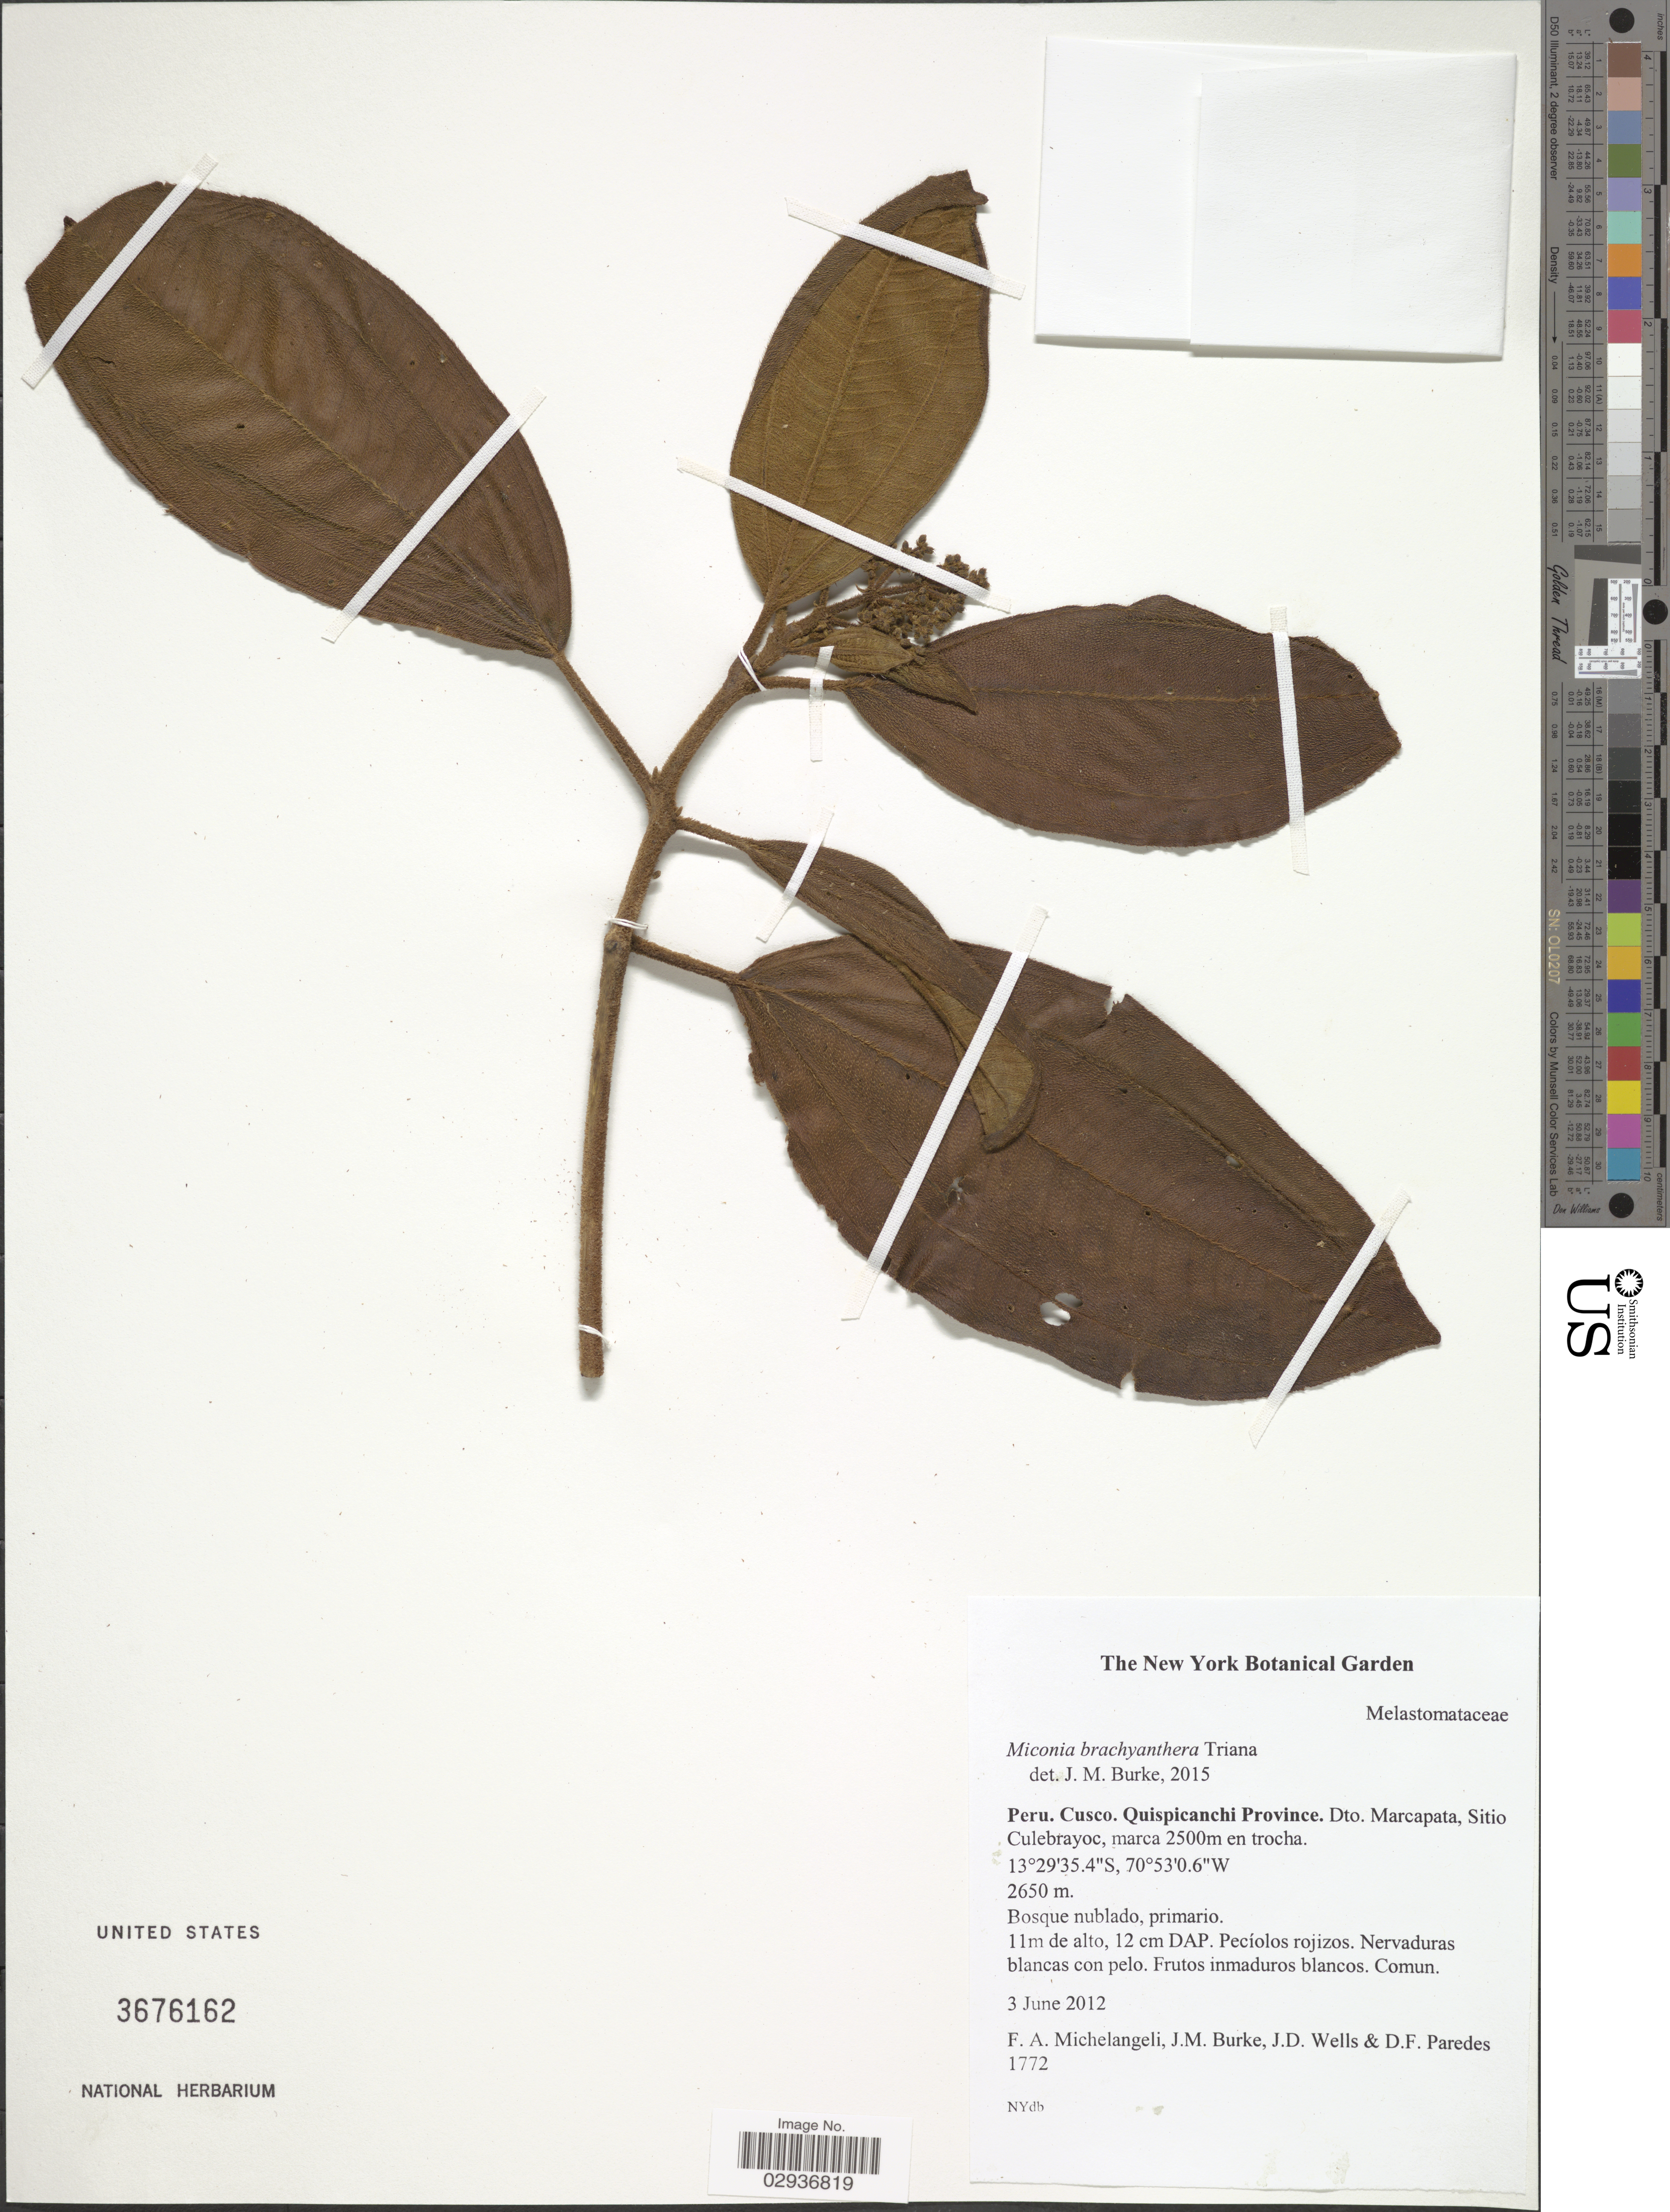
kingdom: Plantae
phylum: Tracheophyta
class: Magnoliopsida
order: Myrtales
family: Melastomataceae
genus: Miconia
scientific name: Miconia brachyanthera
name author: Triana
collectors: F. A. Michelangeli, Jac. M. Burke, J. Wells & D. Paredes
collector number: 1772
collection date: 2012-06-03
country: Peru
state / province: Cusco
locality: Quispicanchi Province. Dto. Marcapata, Sitio Culebrayoc.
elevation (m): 2650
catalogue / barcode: US 3676162